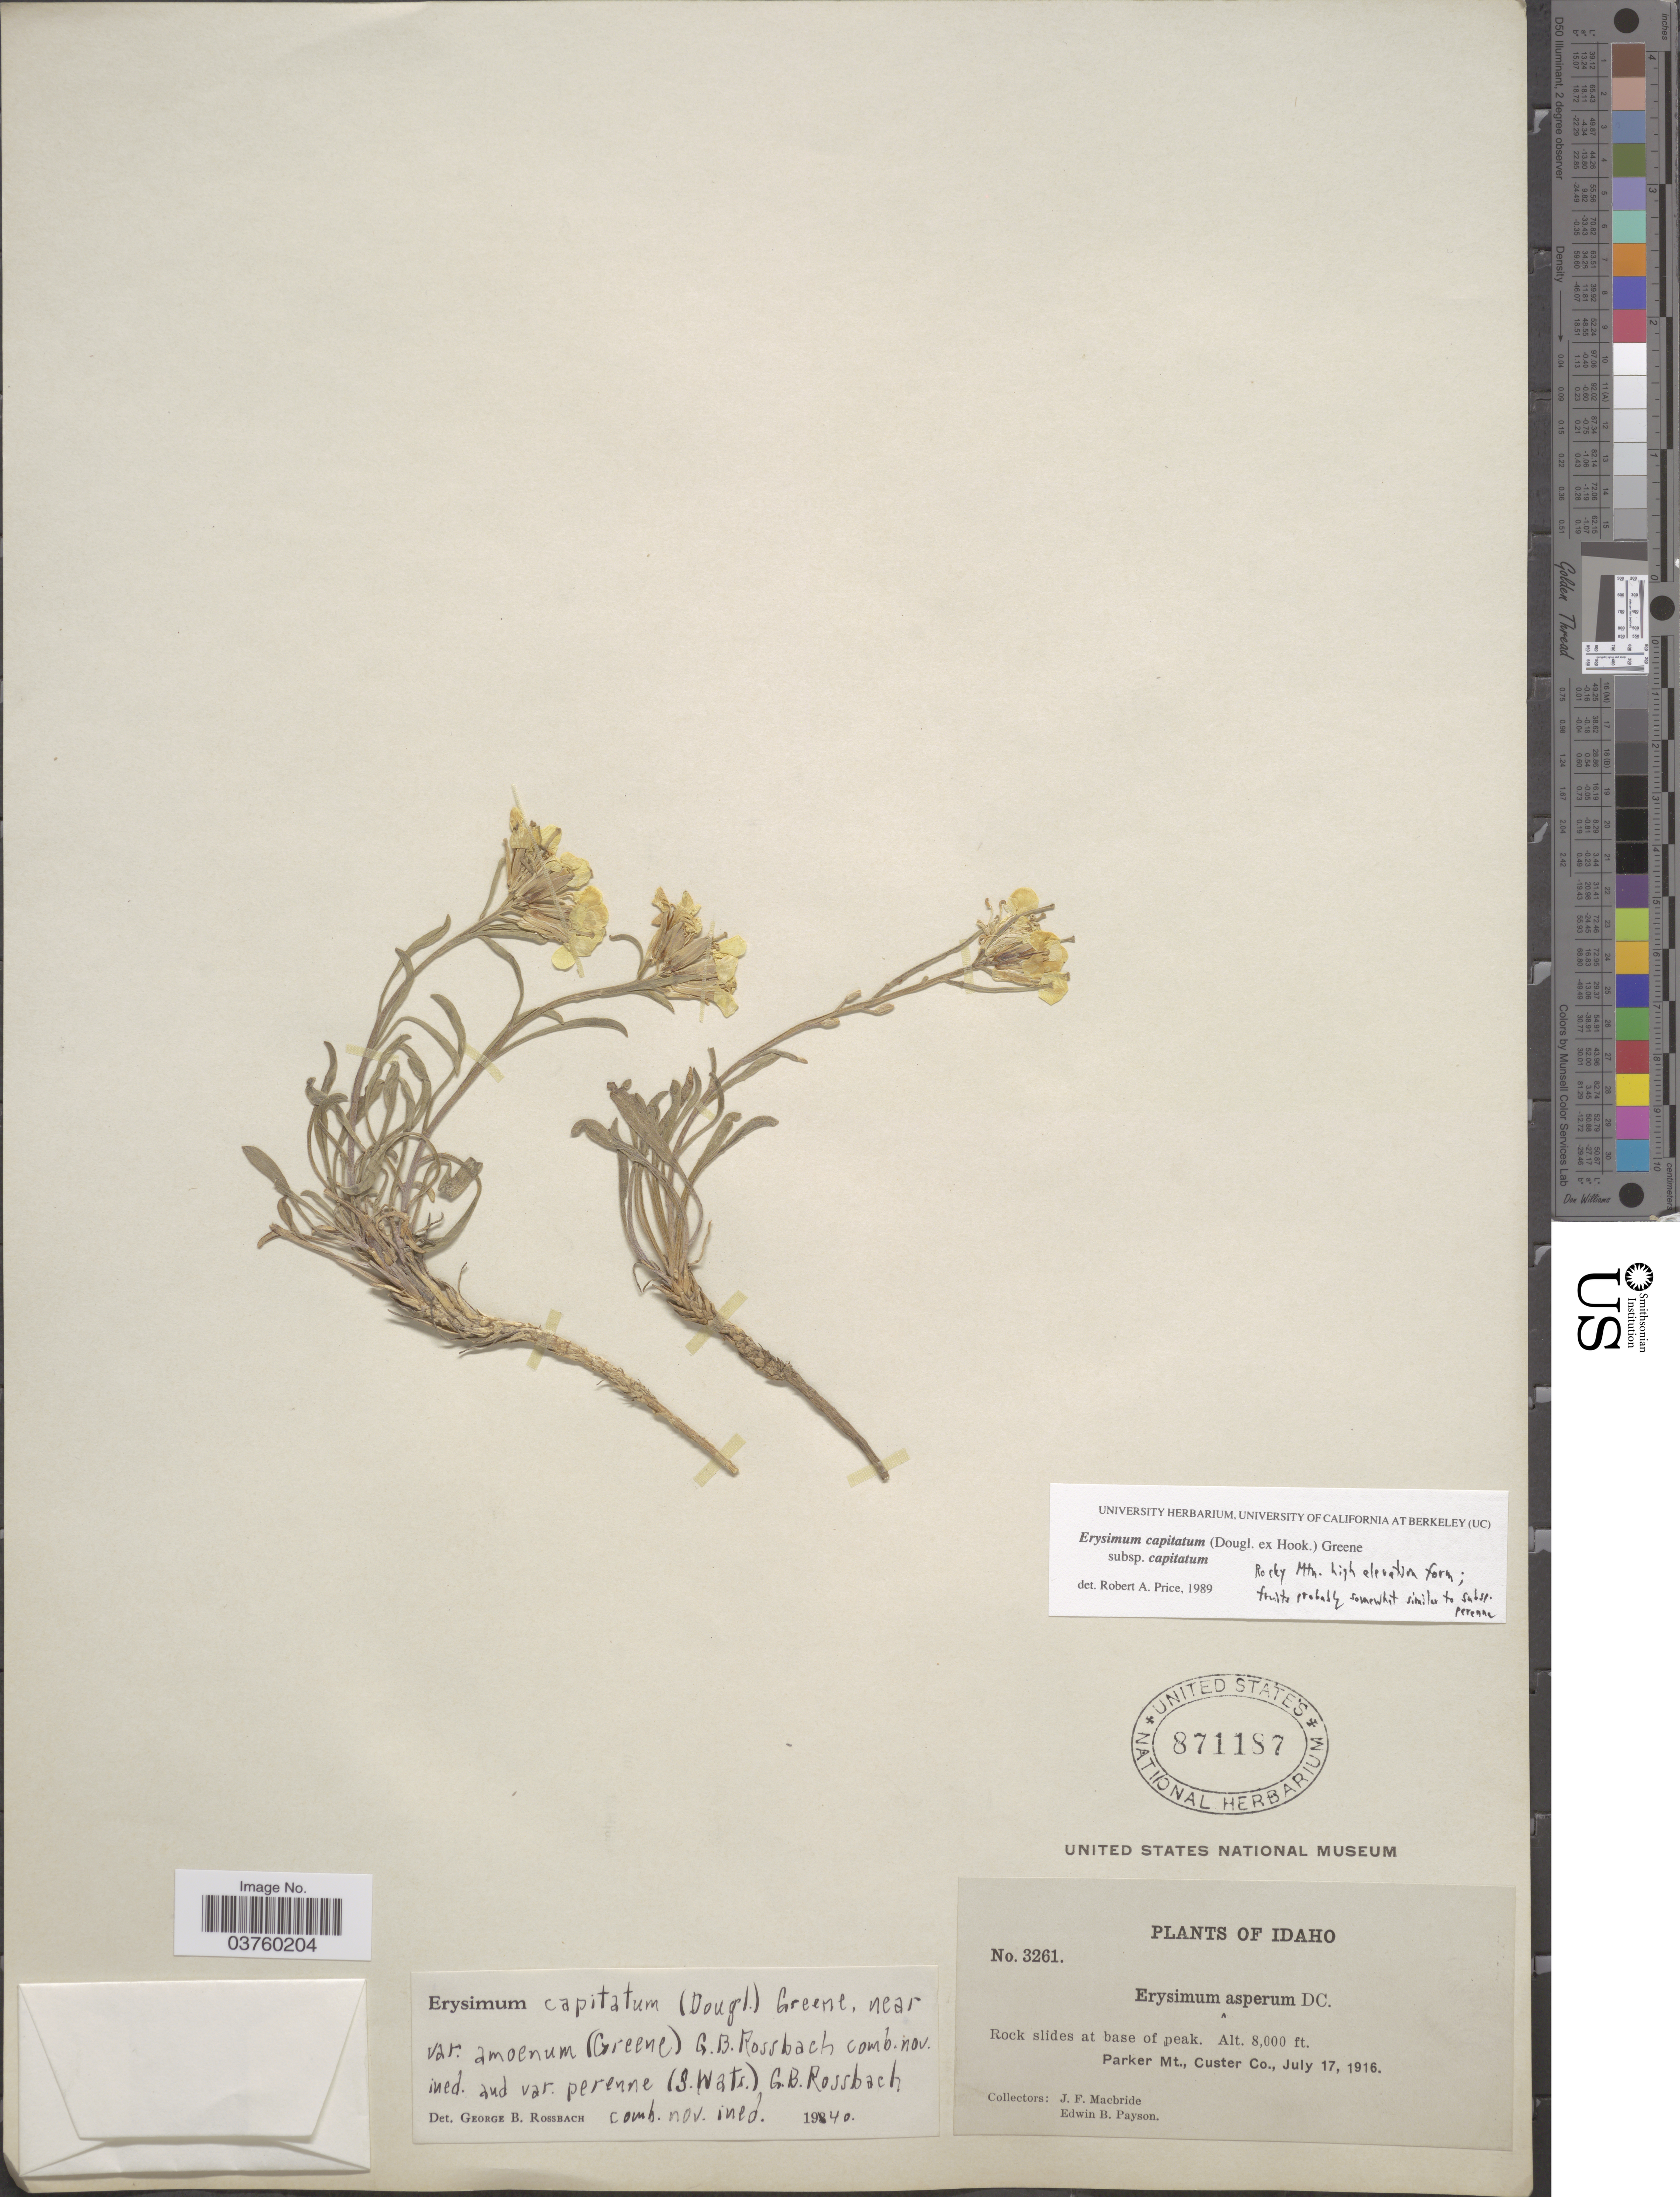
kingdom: Plantae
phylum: Tracheophyta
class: Magnoliopsida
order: Brassicales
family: Brassicaceae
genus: Erysimum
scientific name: Erysimum capitatum subsp. capitatum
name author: (Douglas ex Hook.) Greene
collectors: J. F. Macbride & E. B. Payson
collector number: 3261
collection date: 1916-07-17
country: United States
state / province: Idaho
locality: Parker Mt., Custer Co.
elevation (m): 2438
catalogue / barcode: US 871187